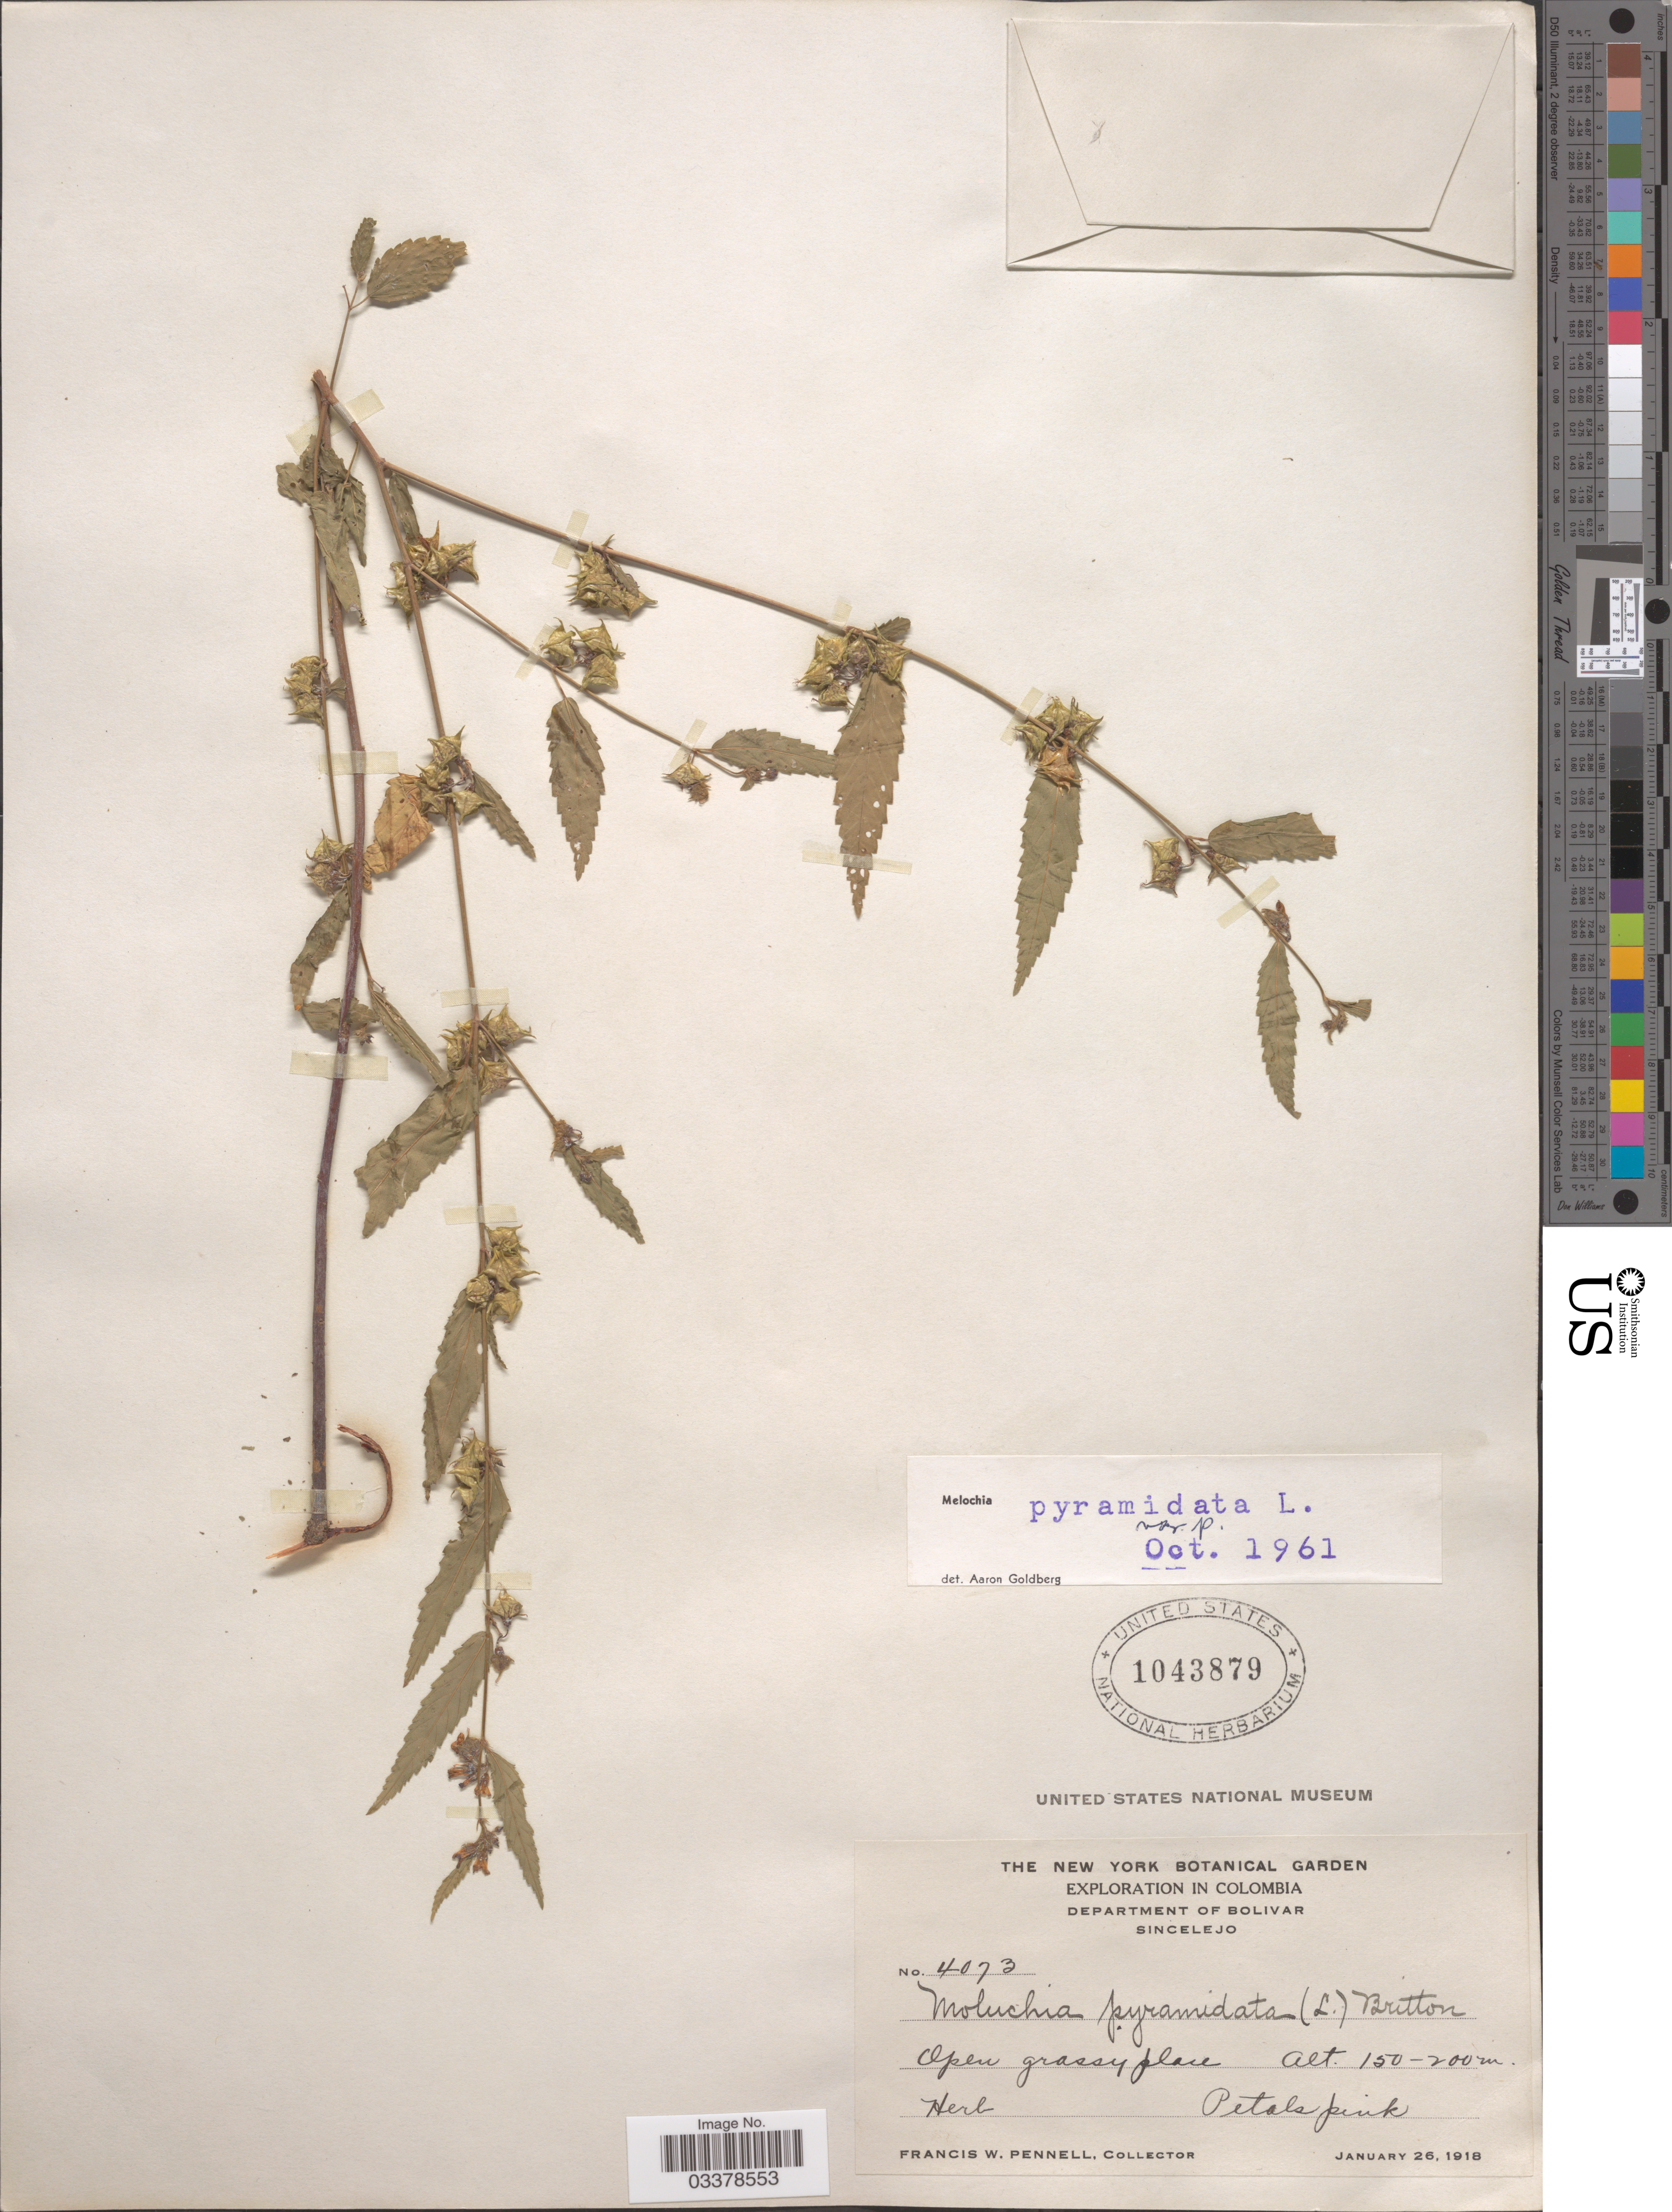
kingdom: Plantae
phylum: Tracheophyta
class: Magnoliopsida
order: Malvales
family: Malvaceae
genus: Melochia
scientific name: Melochia pyramidata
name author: L.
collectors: F. W. Pennell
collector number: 4073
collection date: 1918-01-26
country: Colombia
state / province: Bolívar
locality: Department of Bolivar, Sincelejo.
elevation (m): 150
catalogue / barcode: US 1043879